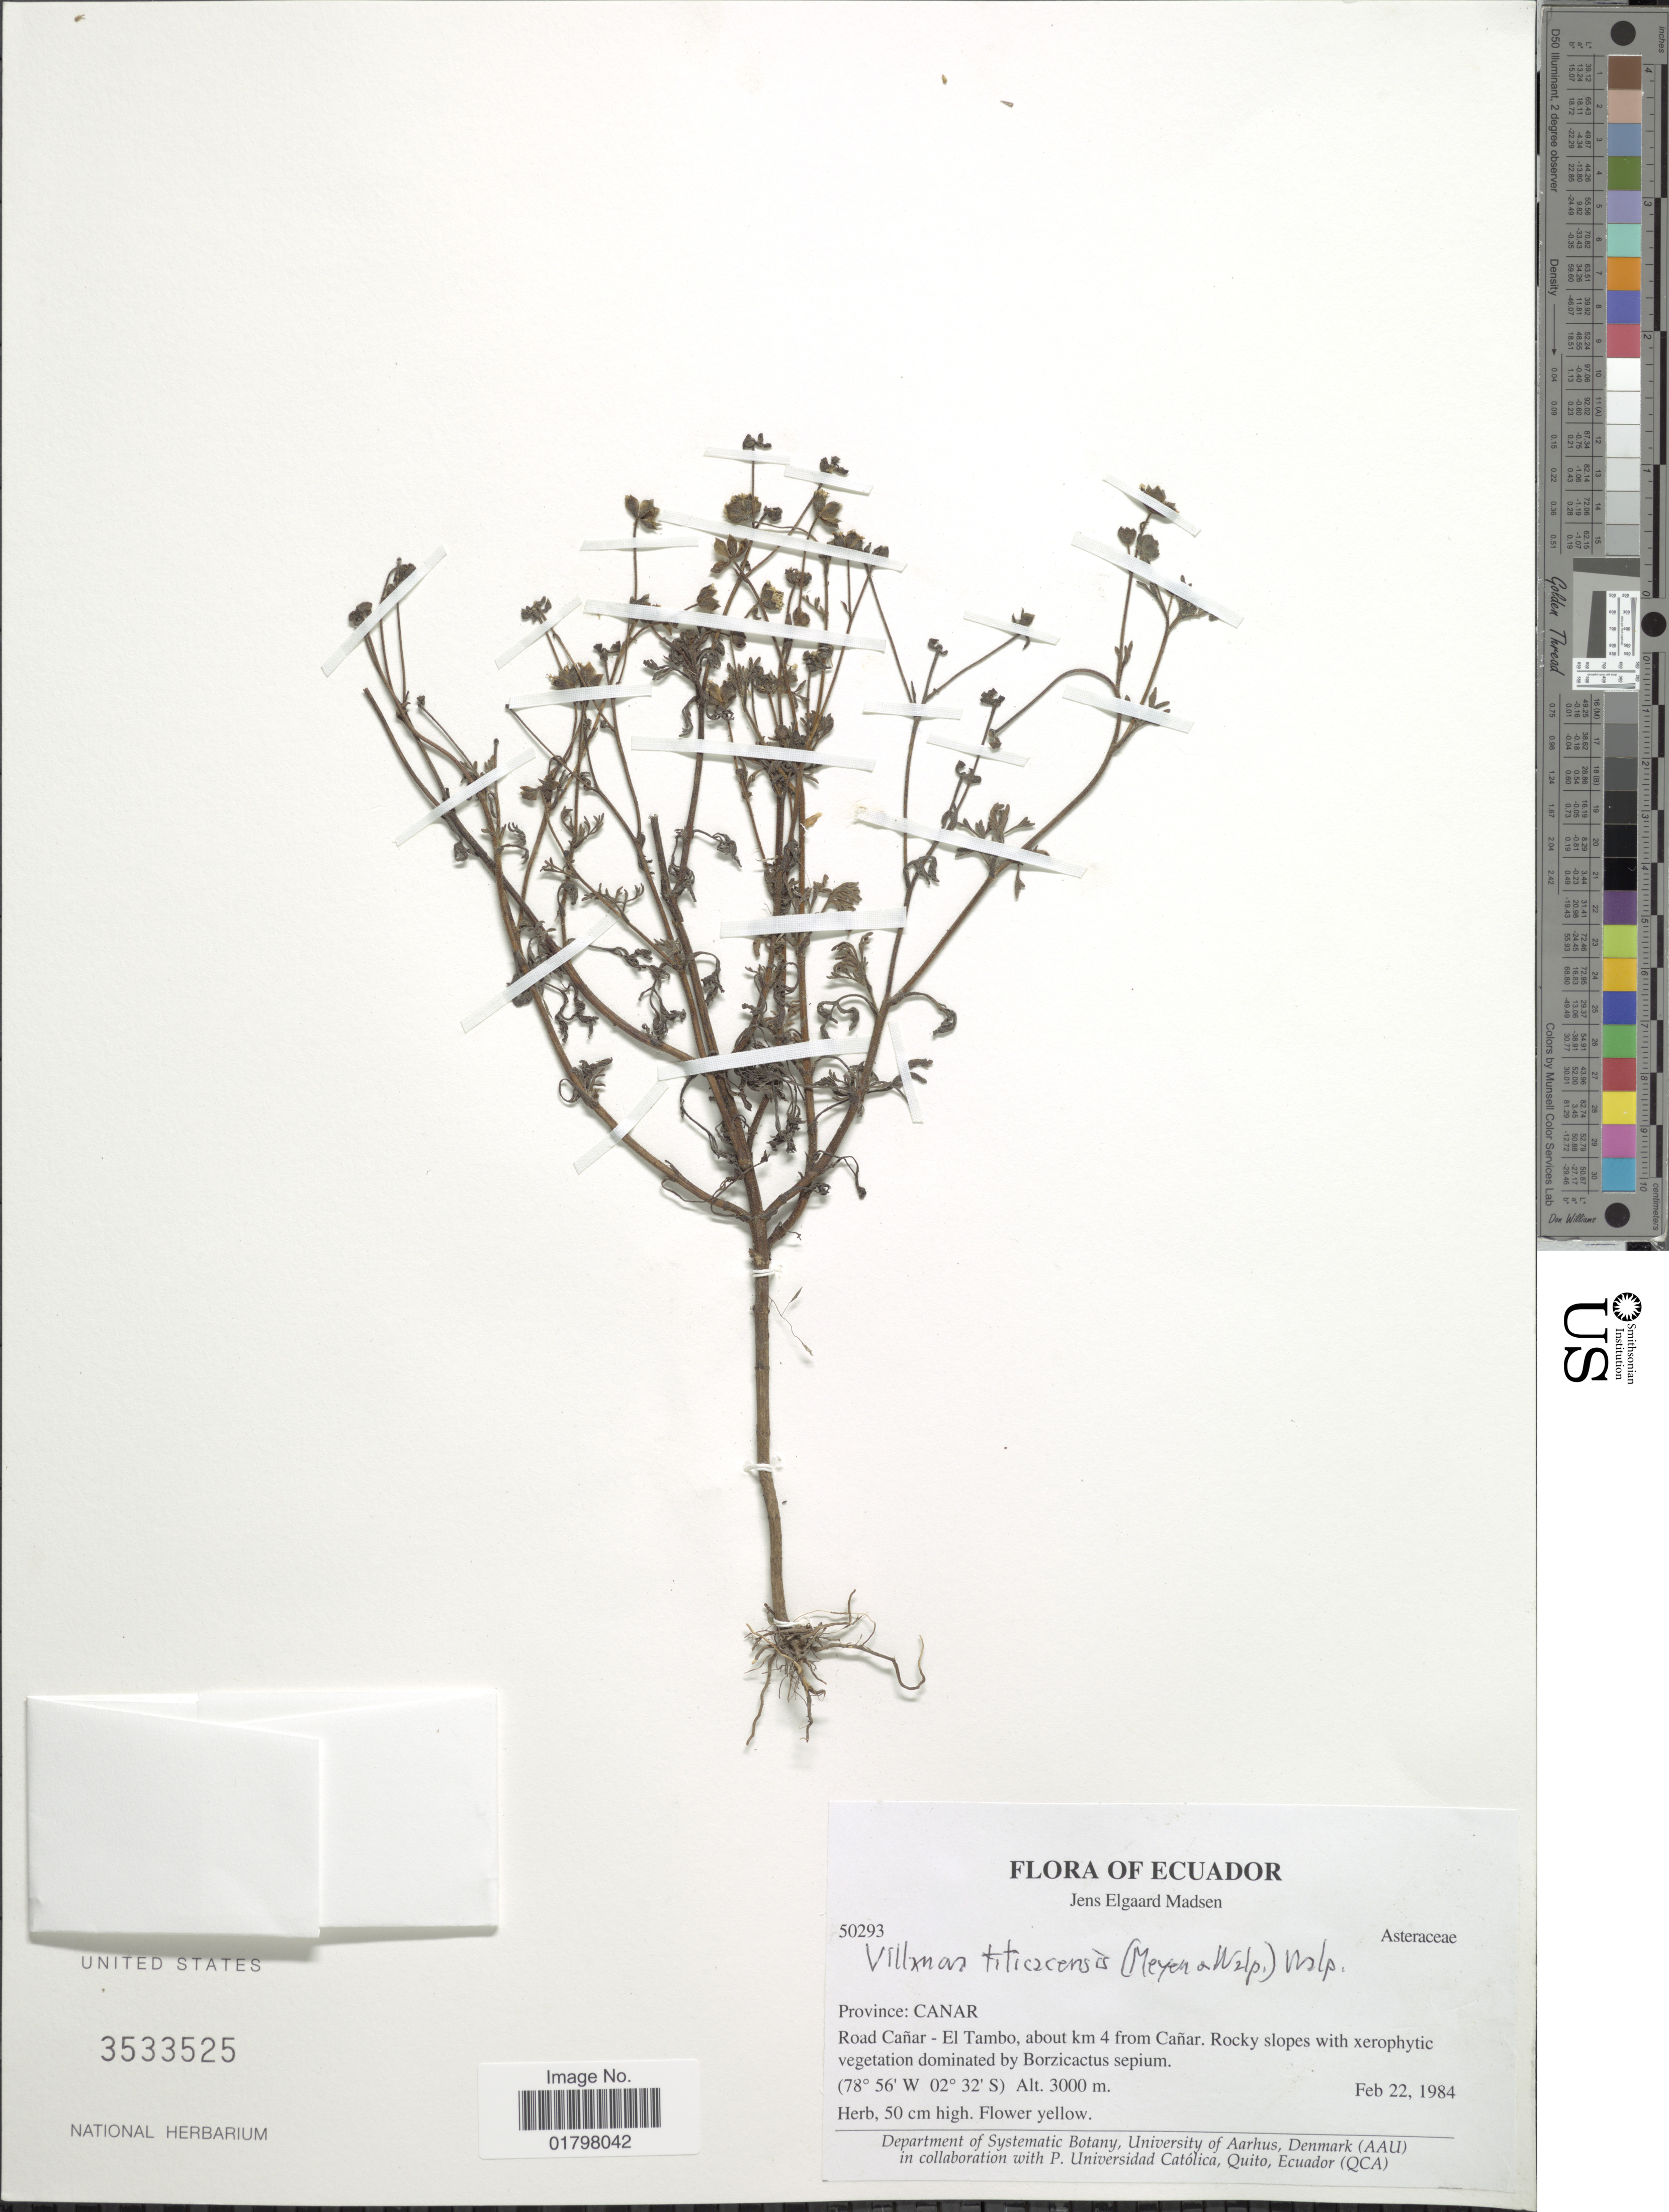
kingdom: Plantae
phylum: Tracheophyta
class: Magnoliopsida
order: Asterales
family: Asteraceae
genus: Vasquesia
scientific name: Vasquesia titicacensis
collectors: J. E. Madsen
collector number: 50293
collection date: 1984-02-22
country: Ecuador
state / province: Cañar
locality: Province: Canar. Road Cañar - El Tambo, about km 4 from Cañar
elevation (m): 3000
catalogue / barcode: US 3533525